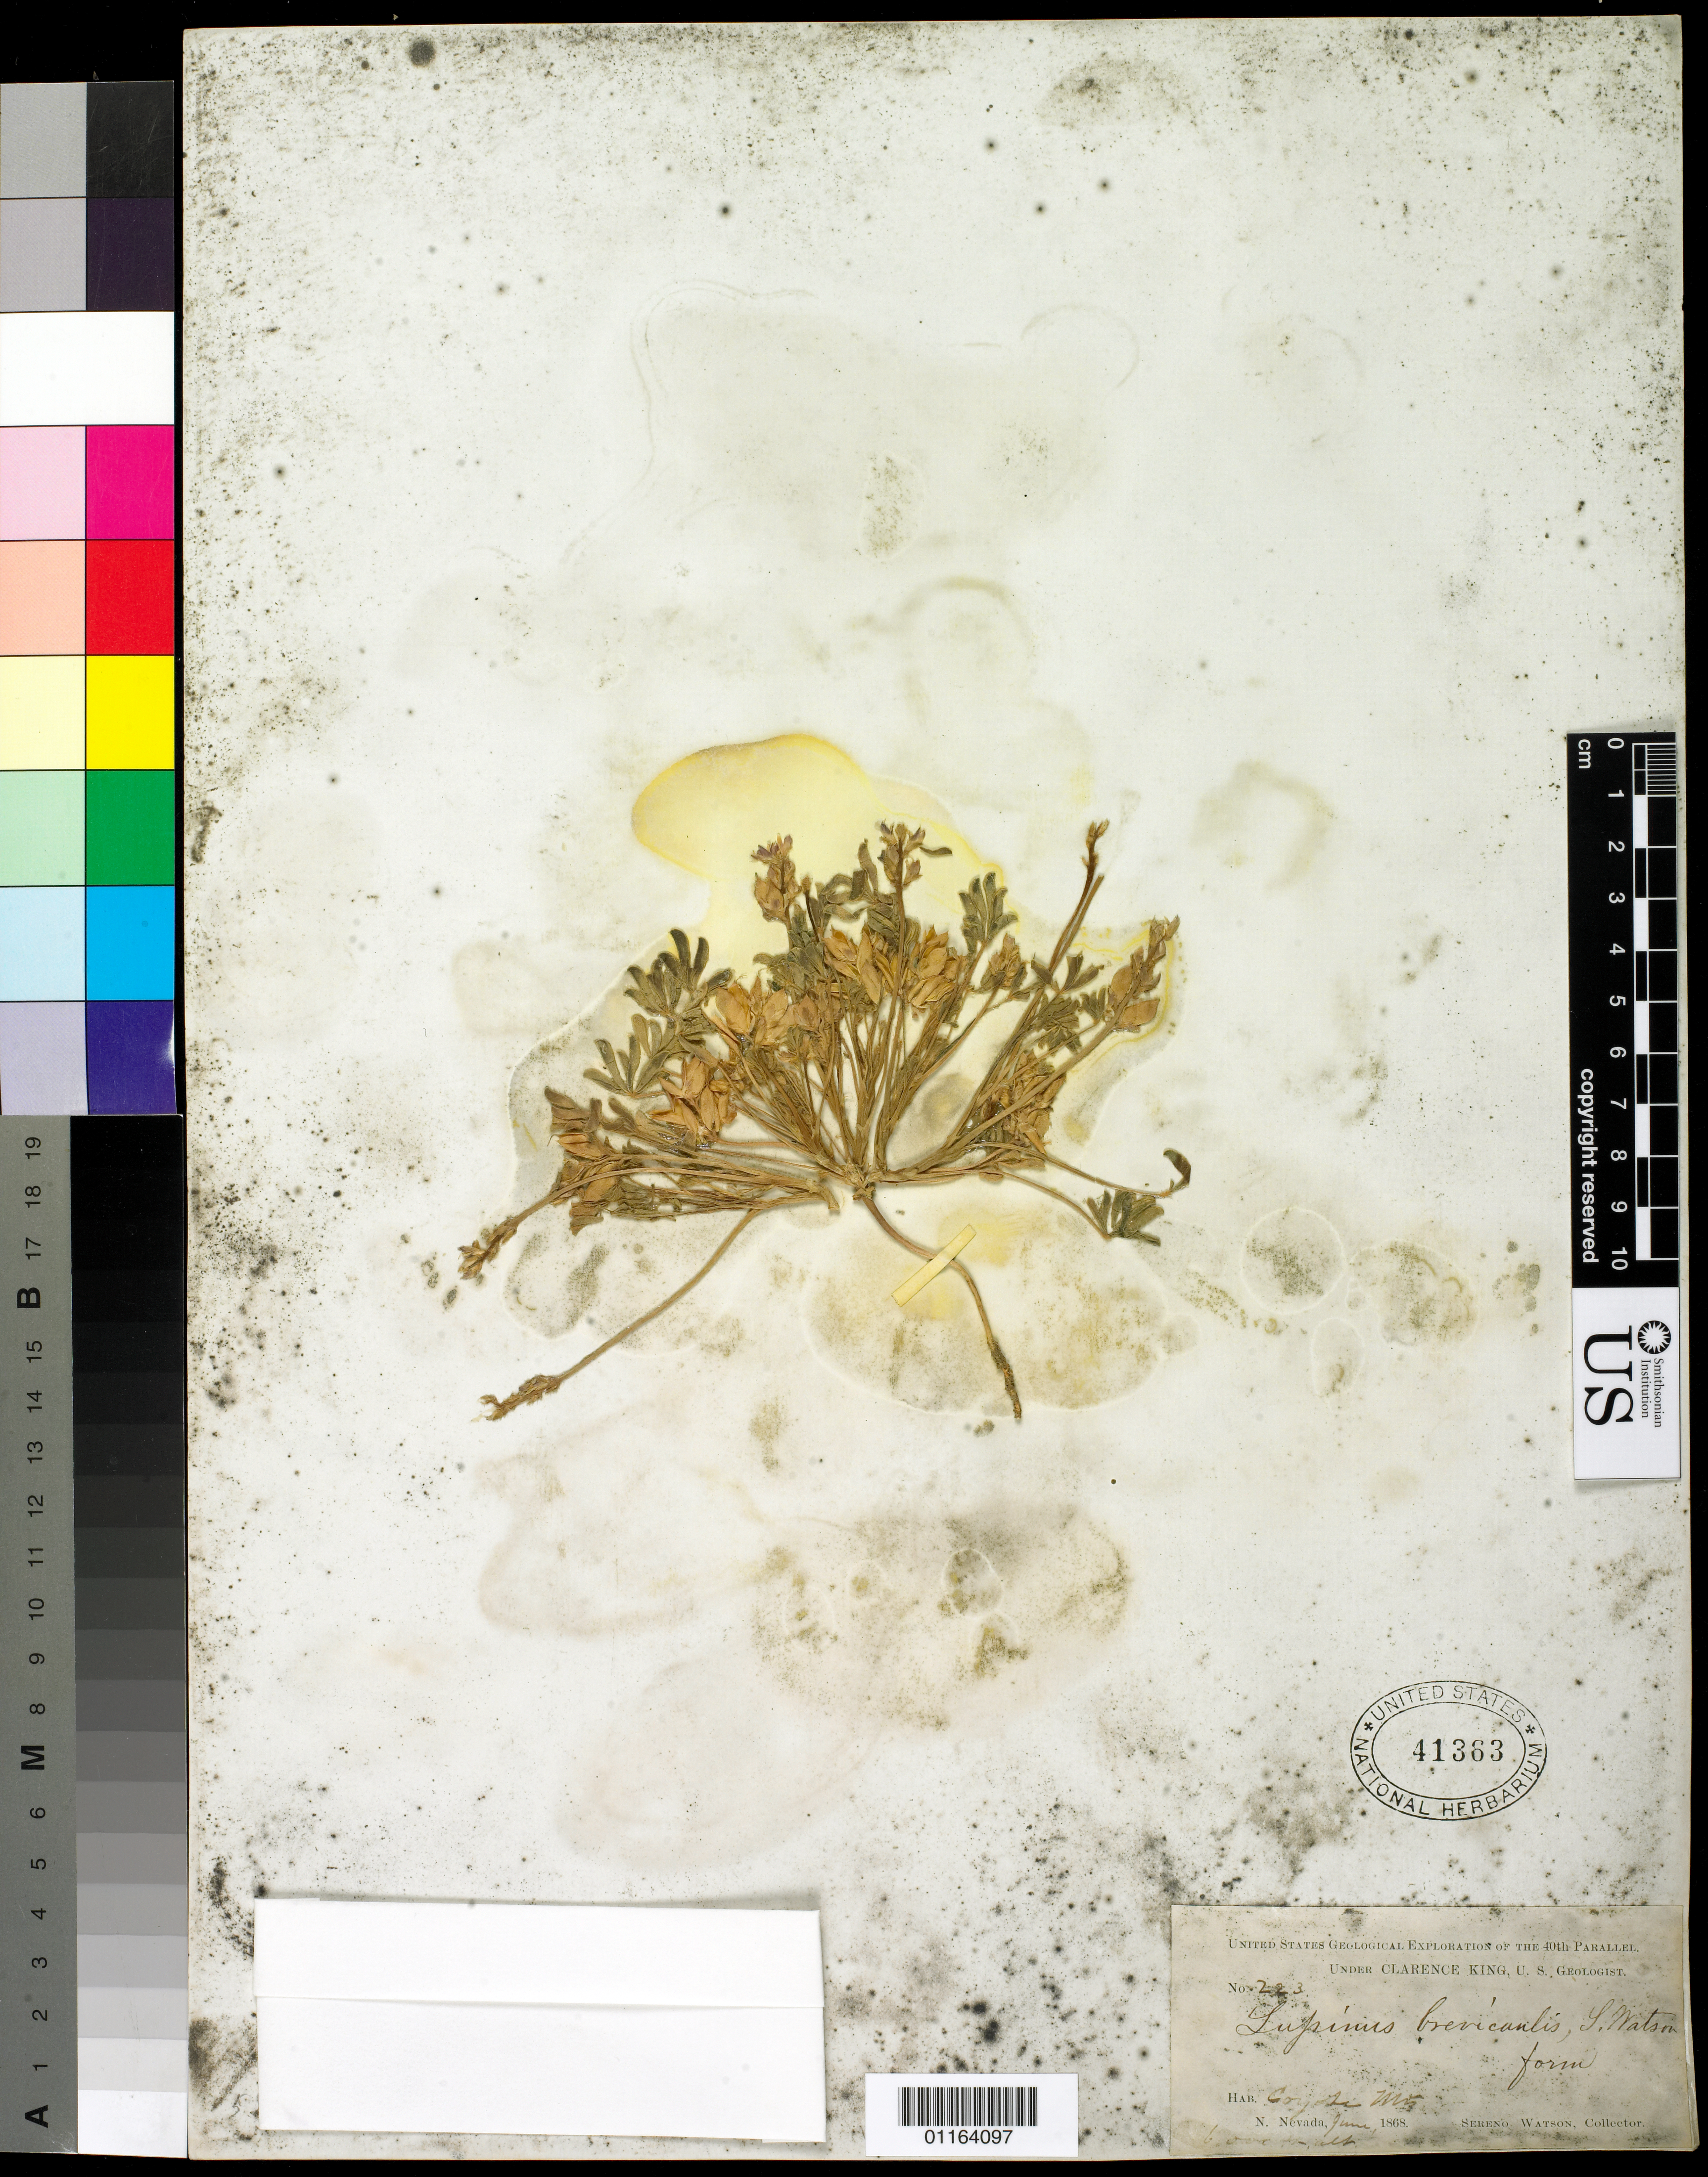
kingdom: Plantae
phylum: Tracheophyta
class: Magnoliopsida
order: Fabales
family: Fabaceae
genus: Lupinus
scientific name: Lupinus brevicaulis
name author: S. Watson in C. King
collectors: S. Watson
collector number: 223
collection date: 1868-06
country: United States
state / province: Nevada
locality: Coyote Mts., N. Nevada.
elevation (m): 1829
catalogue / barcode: US 41363